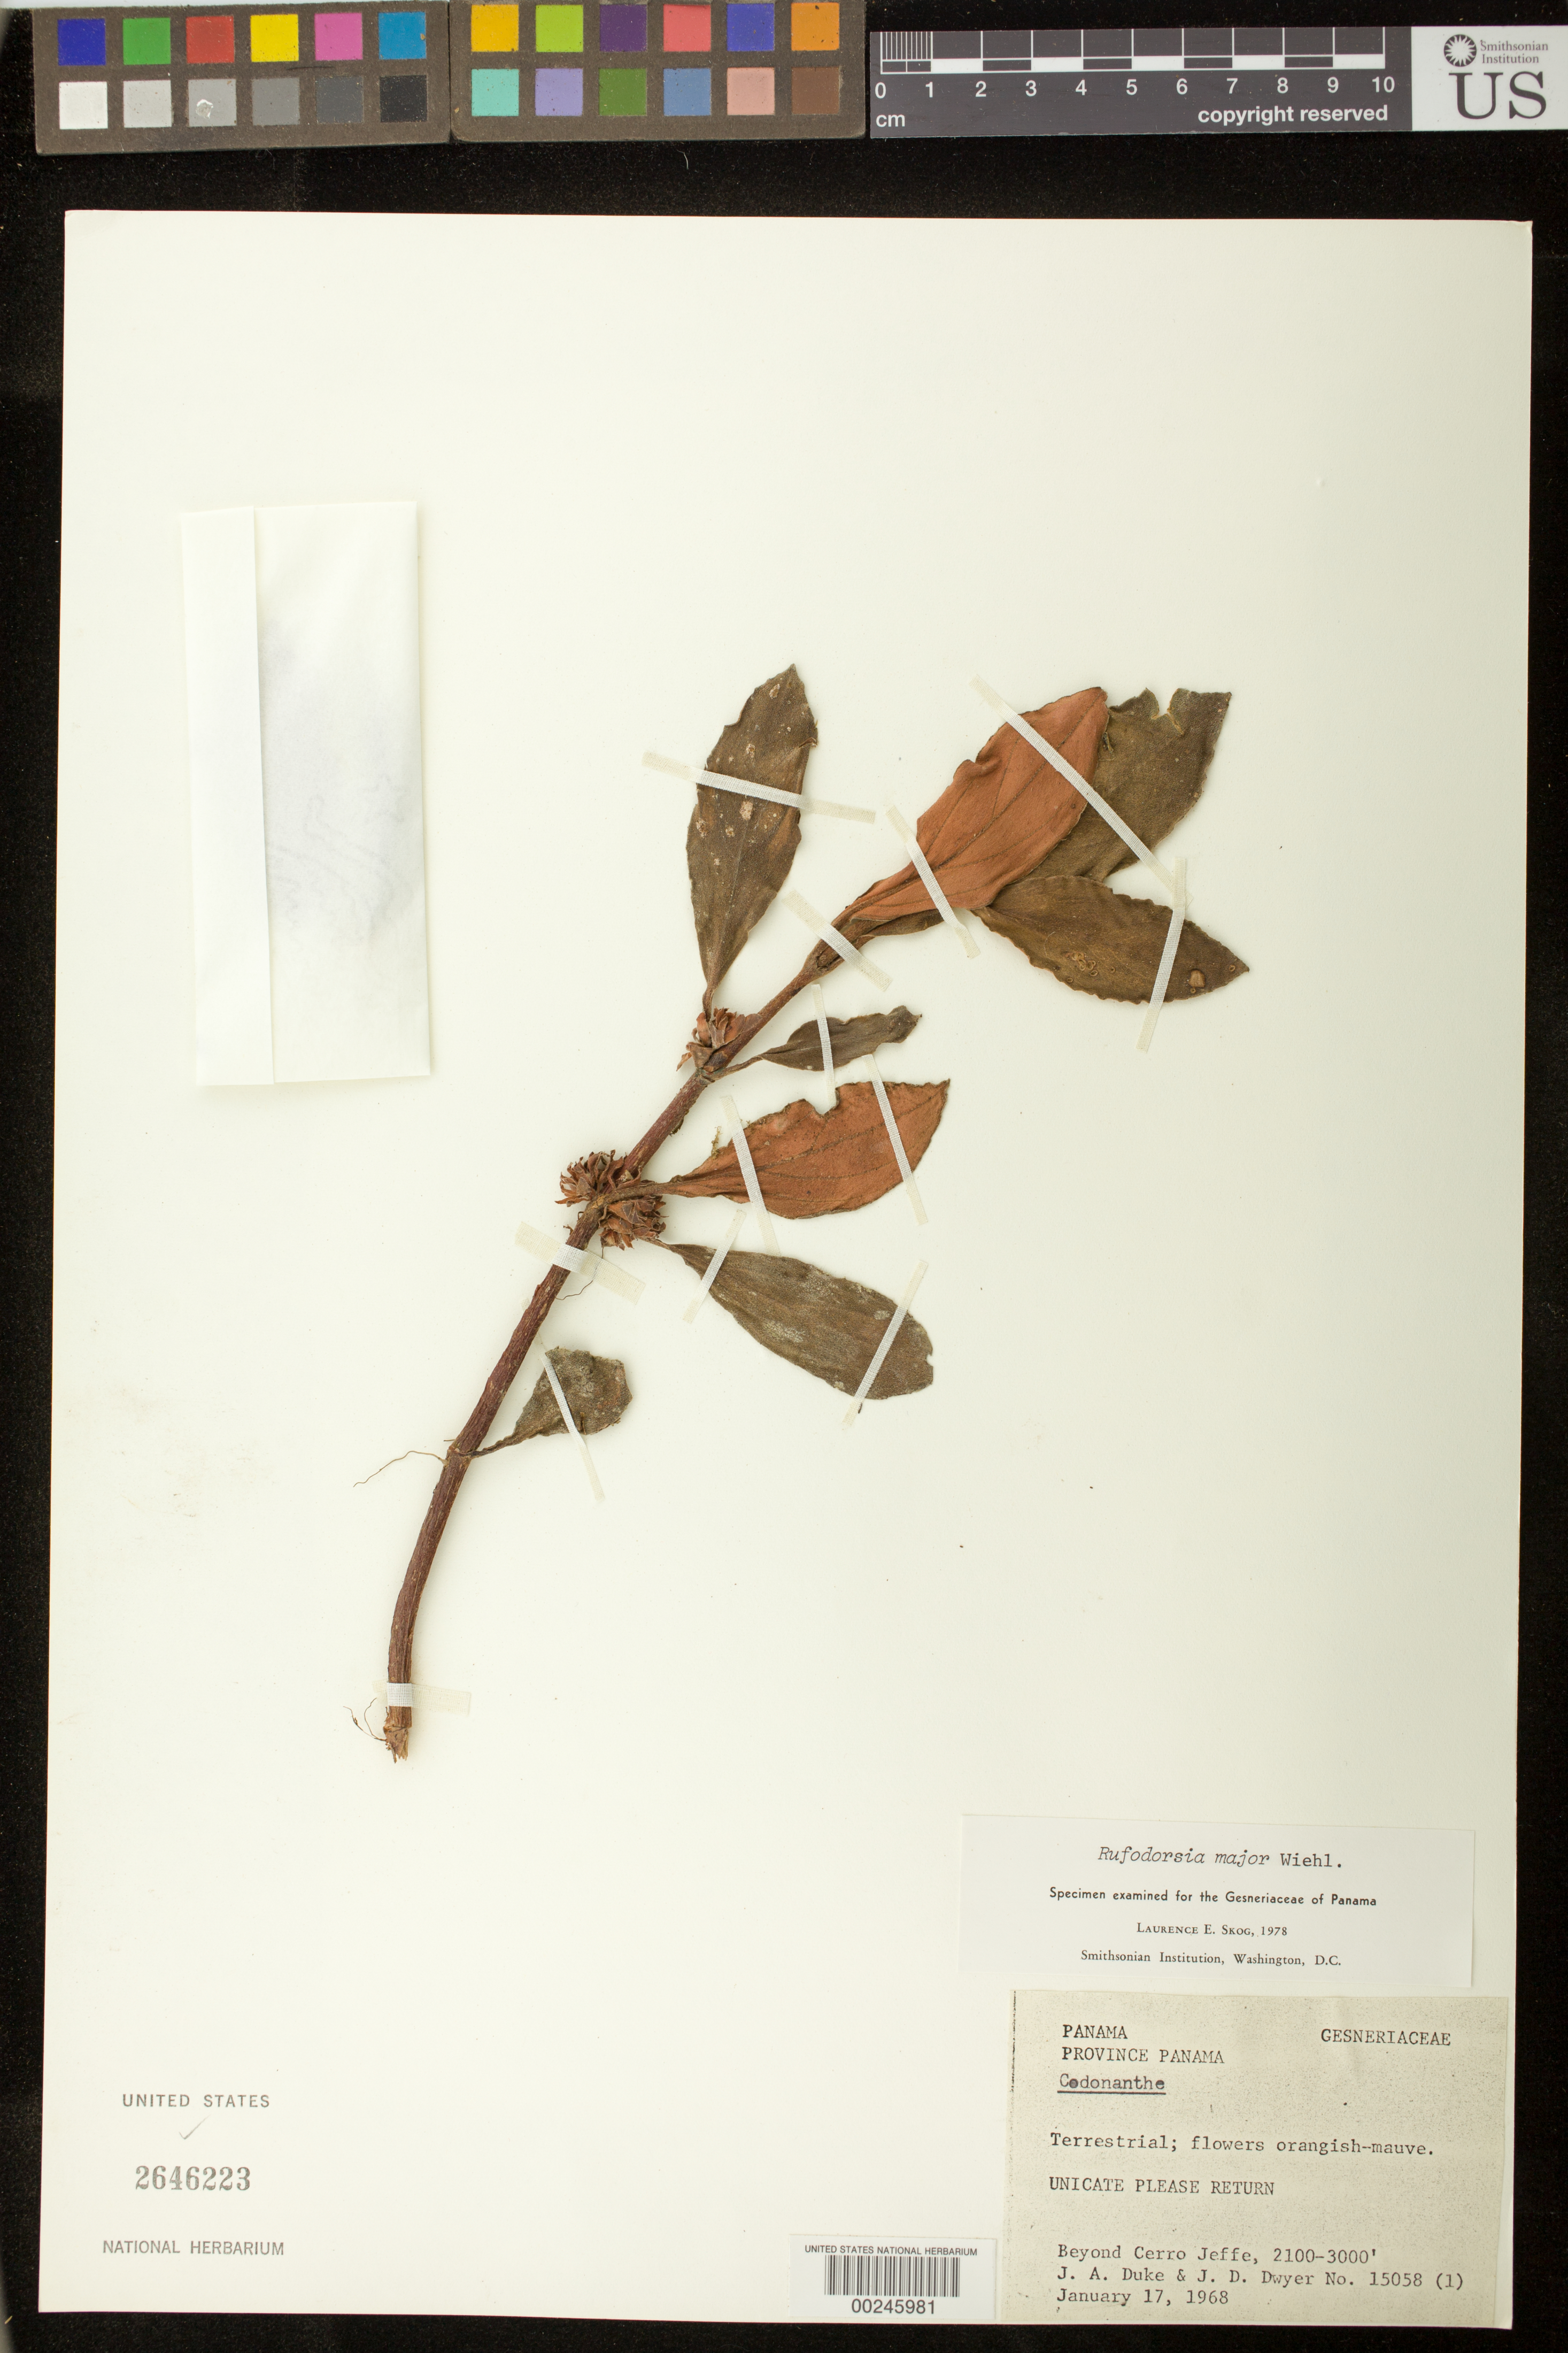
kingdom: Plantae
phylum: Tracheophyta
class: Magnoliopsida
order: Lamiales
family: Gesneriaceae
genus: Rufodorsia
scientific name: Rufodorsia major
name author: Wiehler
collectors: J. A. Duke & J. D. Dwyer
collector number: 15058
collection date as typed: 17 Jan 1968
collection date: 1968-01-17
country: Panama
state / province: Panamá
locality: Beyond Cerro Jeffe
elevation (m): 640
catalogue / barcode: US 2646223